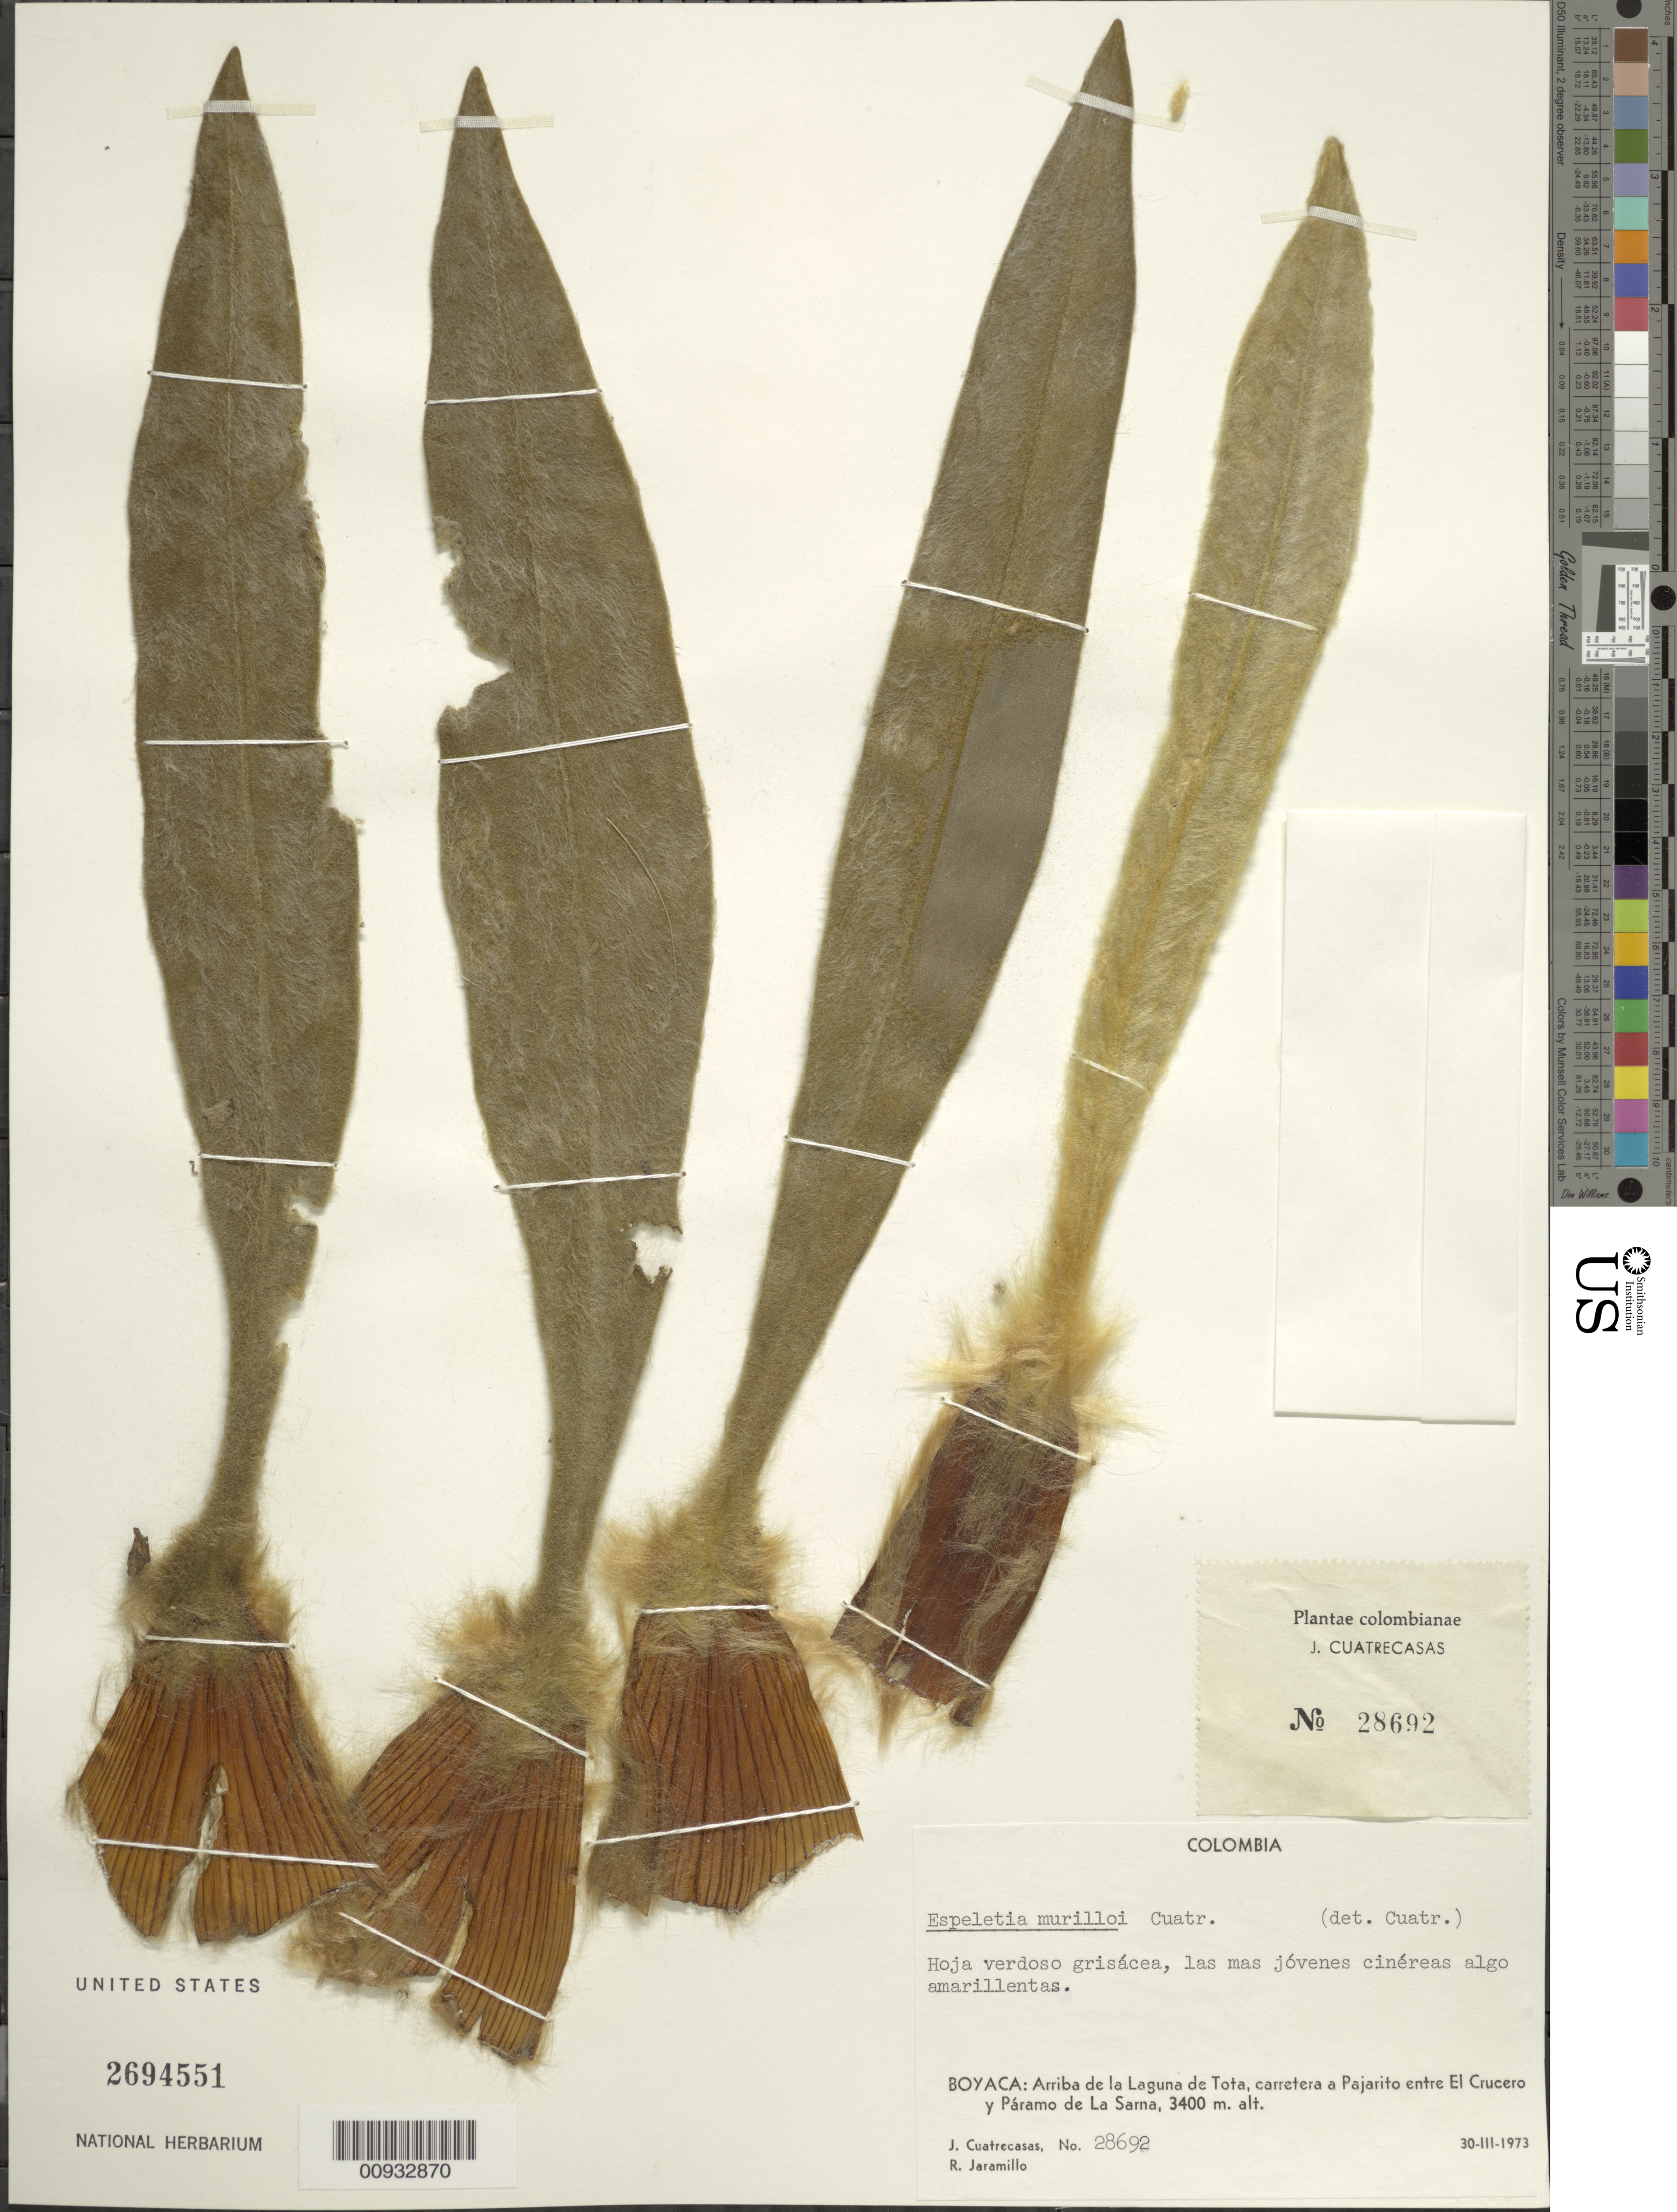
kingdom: Plantae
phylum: Tracheophyta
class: Magnoliopsida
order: Asterales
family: Asteraceae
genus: Espeletia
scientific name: Espeletia murilloi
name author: Cuatrec.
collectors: J. Cuatrecasas & R. Jaramillo M.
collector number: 28692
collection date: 1973-03-30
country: Colombia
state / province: Boyacá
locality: Arriba de la Laguna de Tota, carretera a Pajarito entre El Crucero y Paramo de La Sarna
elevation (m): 3400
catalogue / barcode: US 2694551